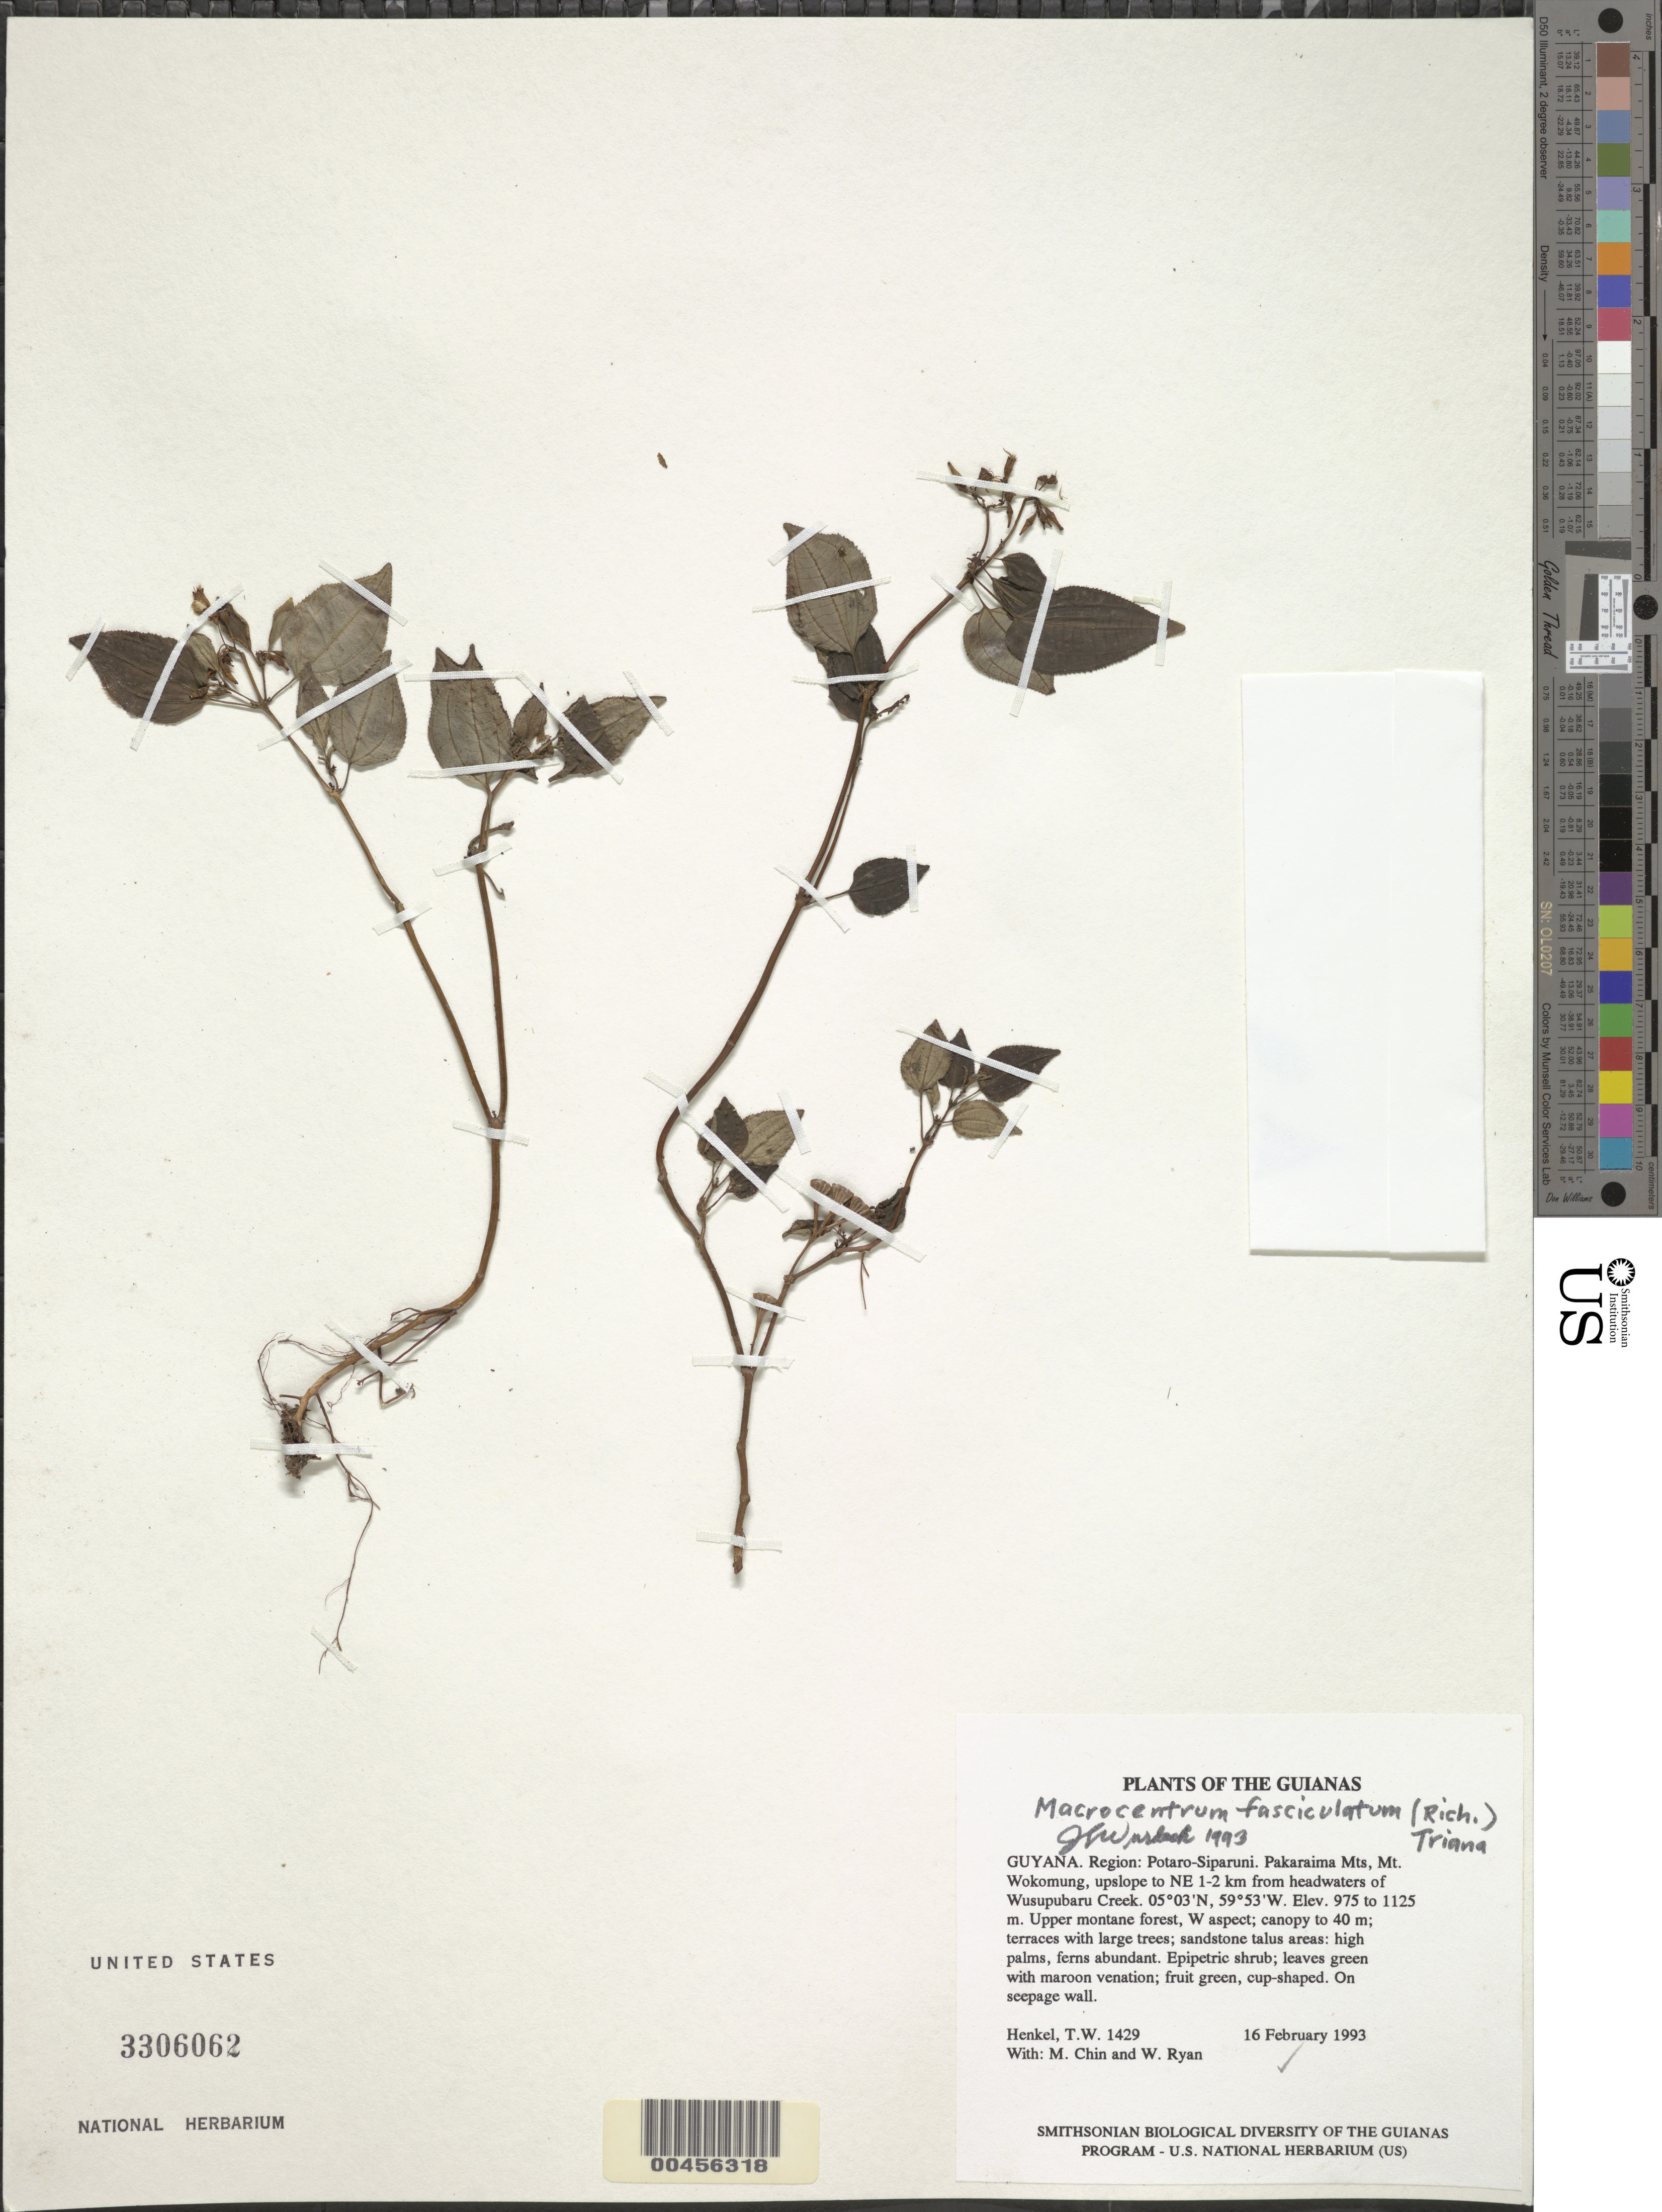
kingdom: Plantae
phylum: Tracheophyta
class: Magnoliopsida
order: Myrtales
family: Melastomataceae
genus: Macrocentrum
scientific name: Macrocentrum fasciculatum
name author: (Rich. ex DC.) Triana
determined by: Wurdack, John J., (US), US (UNITED STATES)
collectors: T. Henkel, M. Chin & W. Ryan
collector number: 1429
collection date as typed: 16 February 1993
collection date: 1993-02-16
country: Guyana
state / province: Potaro-Siparuni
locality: Pakaraima Mts, Mt. Wokomung, upslope to NE 1-2 km from headwaters of Wusupubaru Creek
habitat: Upper montane forest, W aspect; canopy to 40 m; terraces with large trees; sandstone talus areas: high palms, ferns abundant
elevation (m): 975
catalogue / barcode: US 3306062